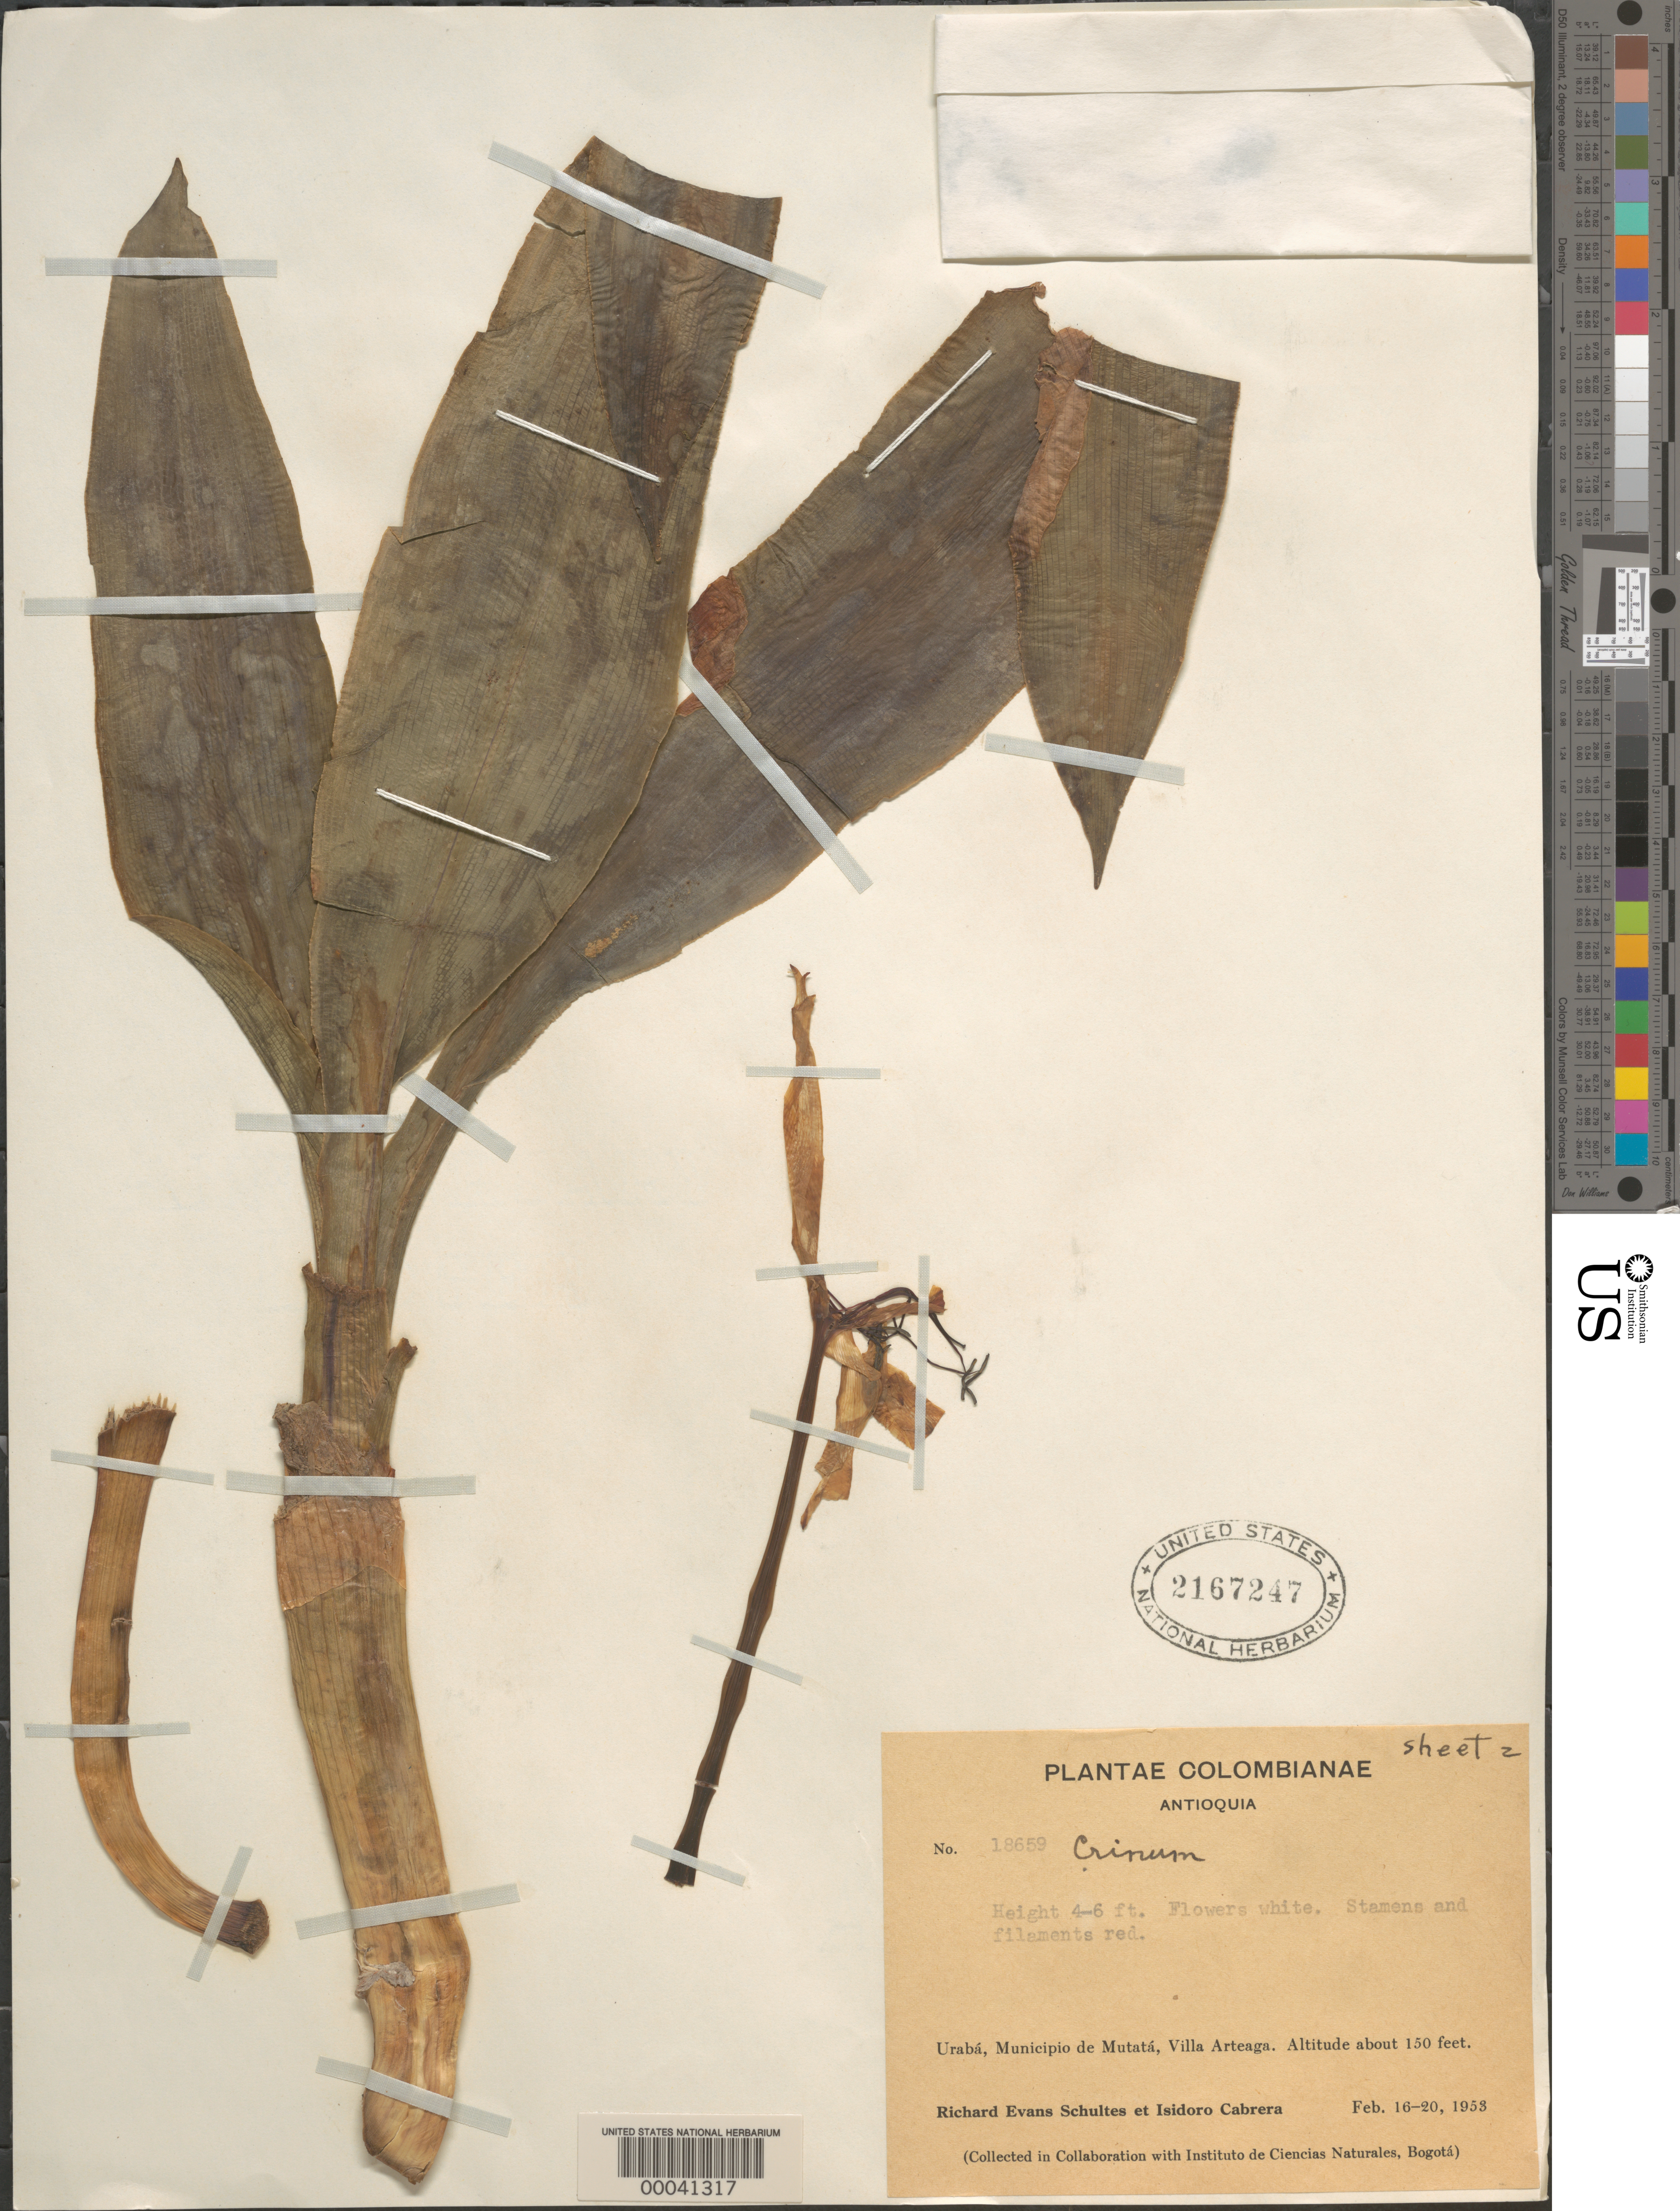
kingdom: Plantae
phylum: Tracheophyta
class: Liliopsida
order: Asparagales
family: Amaryllidaceae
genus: Crinum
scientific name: Crinum sp.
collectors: R. E. Schultes & I. Cabrera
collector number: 18659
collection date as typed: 16 Feb 1953 to 20 Feb 1953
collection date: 1953-02-16/1953-02-20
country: Colombia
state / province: Antioquia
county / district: Mutatá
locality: Villa Arteaga, Uraba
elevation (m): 46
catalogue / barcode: US 2167247